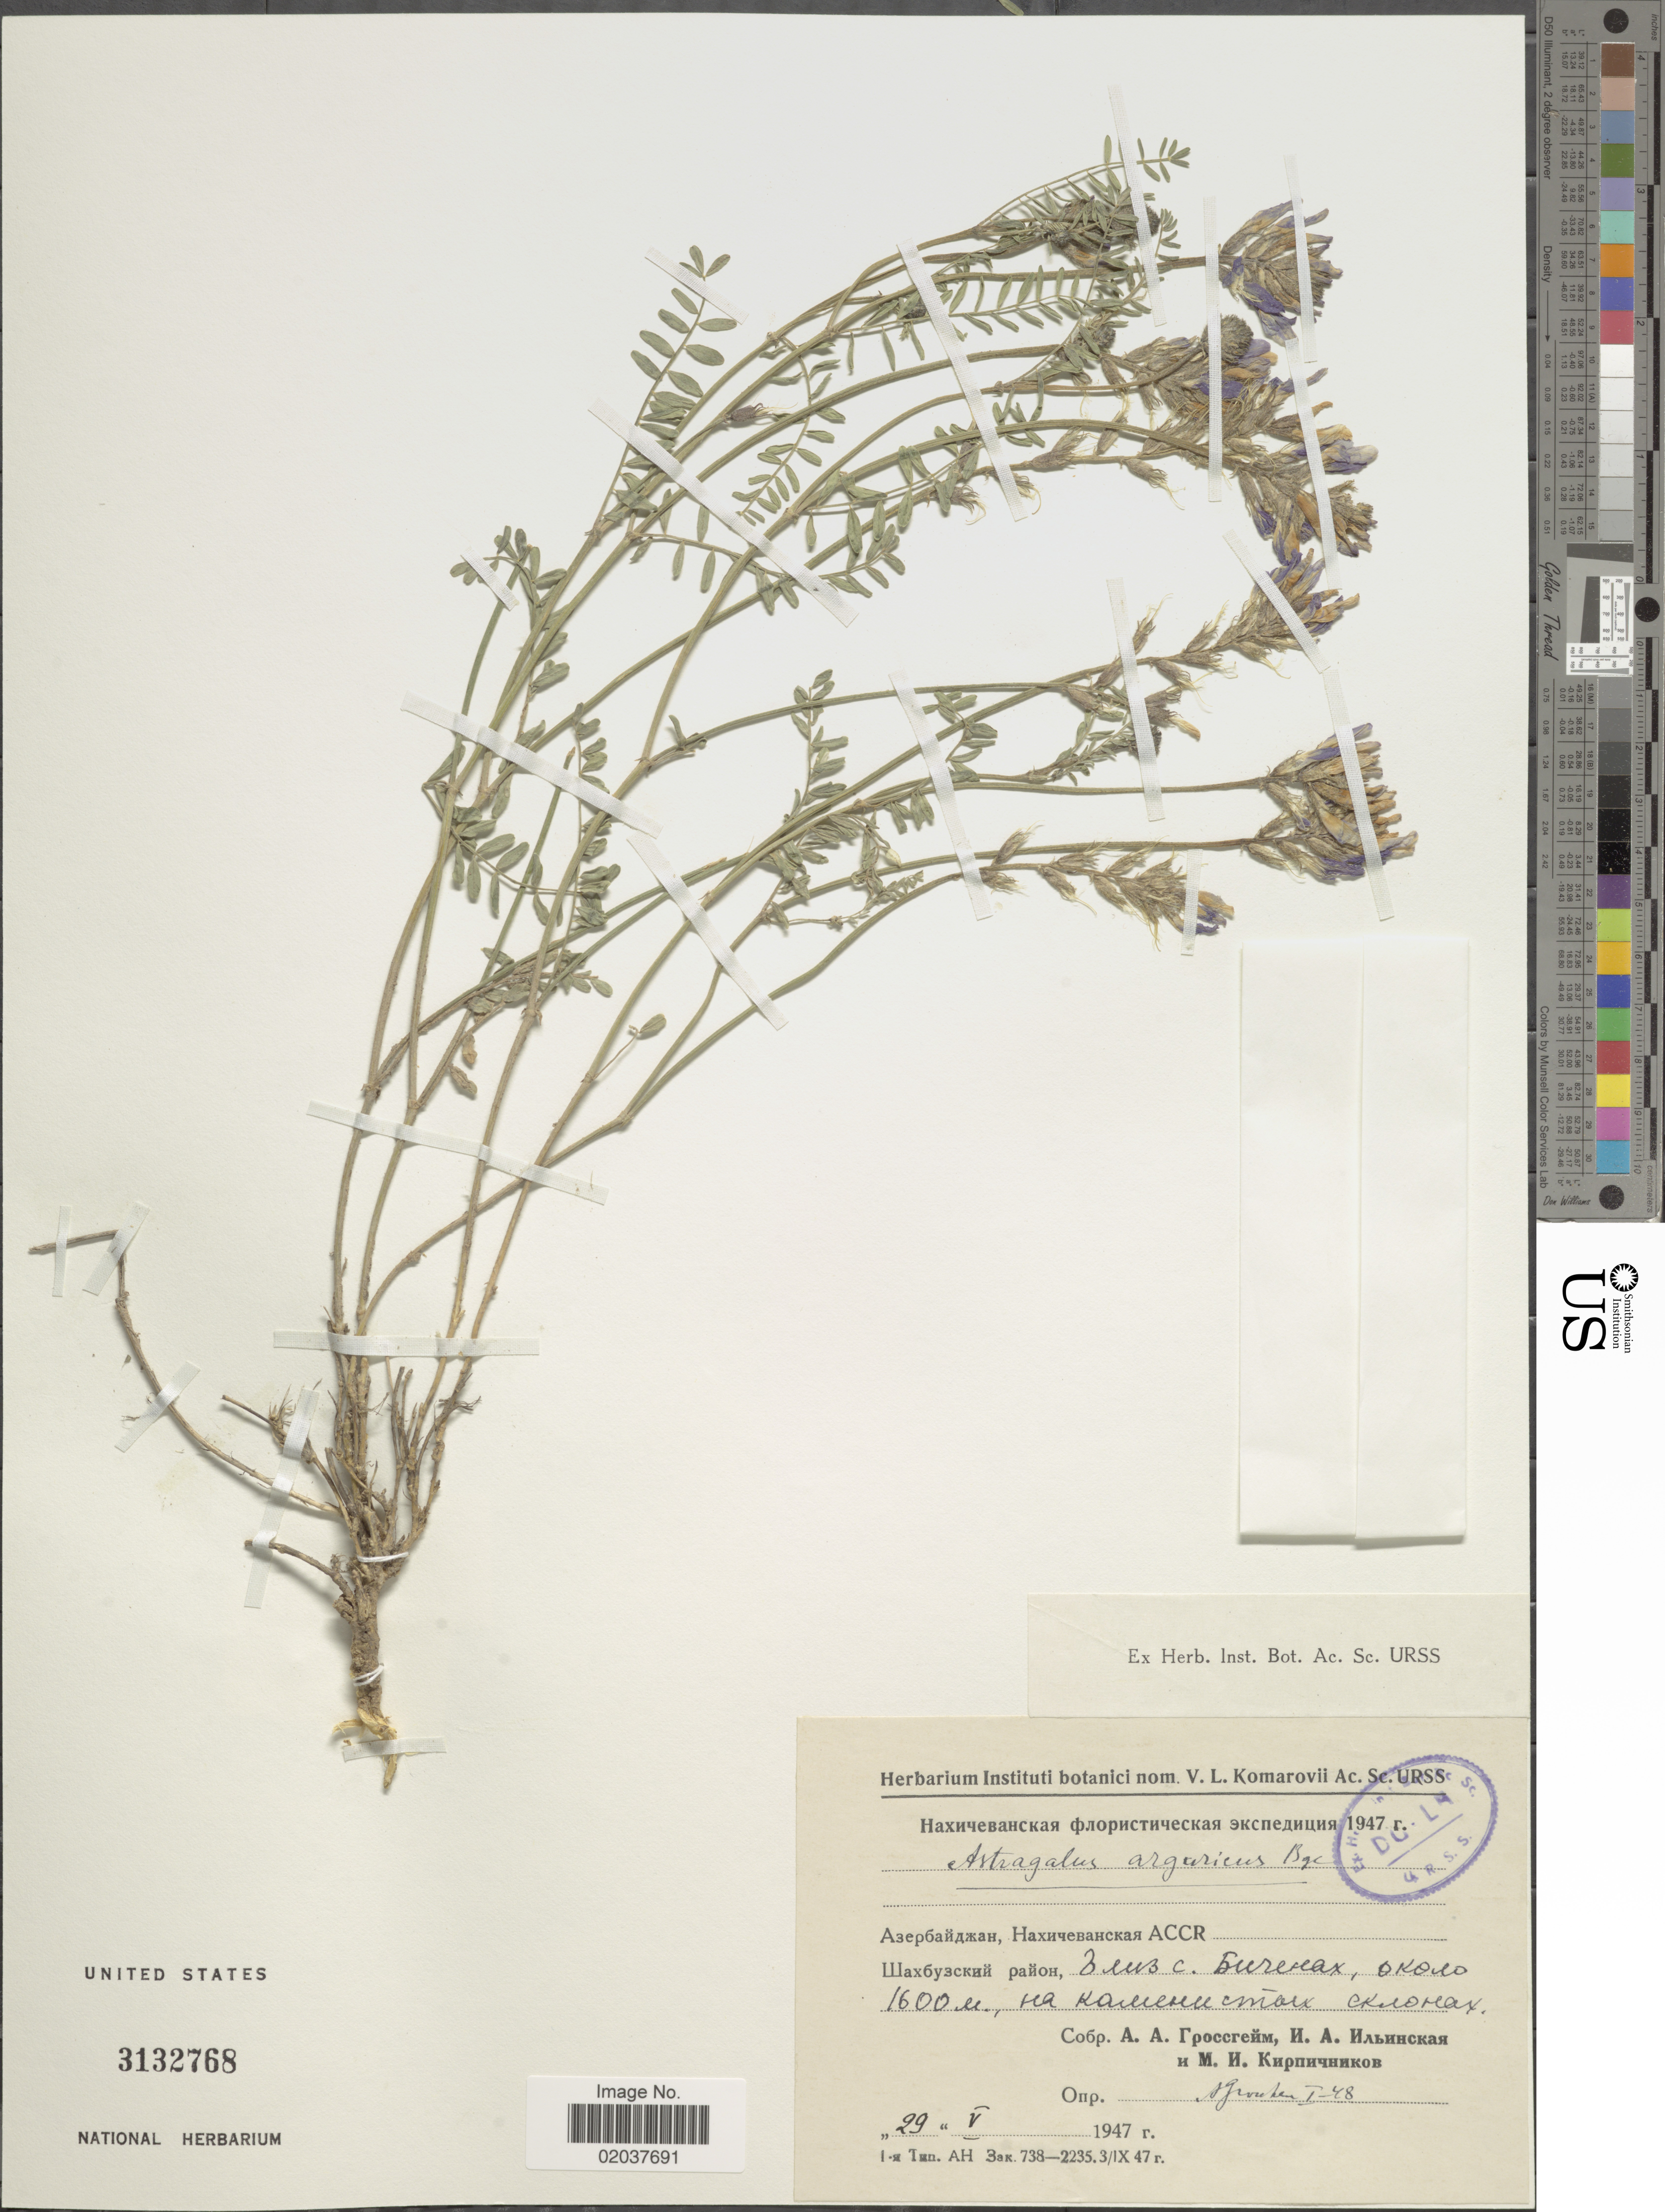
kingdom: Plantae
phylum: Tracheophyta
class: Magnoliopsida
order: Fabales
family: Fabaceae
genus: Astragalus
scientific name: Astragalus arguricus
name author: Bunge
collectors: A. Grossgame, I. Ilinskaya & M. Kirpicznikov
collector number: I-48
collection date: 1947-05-29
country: Azerbaijan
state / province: Nakhchivan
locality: Shahbuz district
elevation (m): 1600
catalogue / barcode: US 3132768